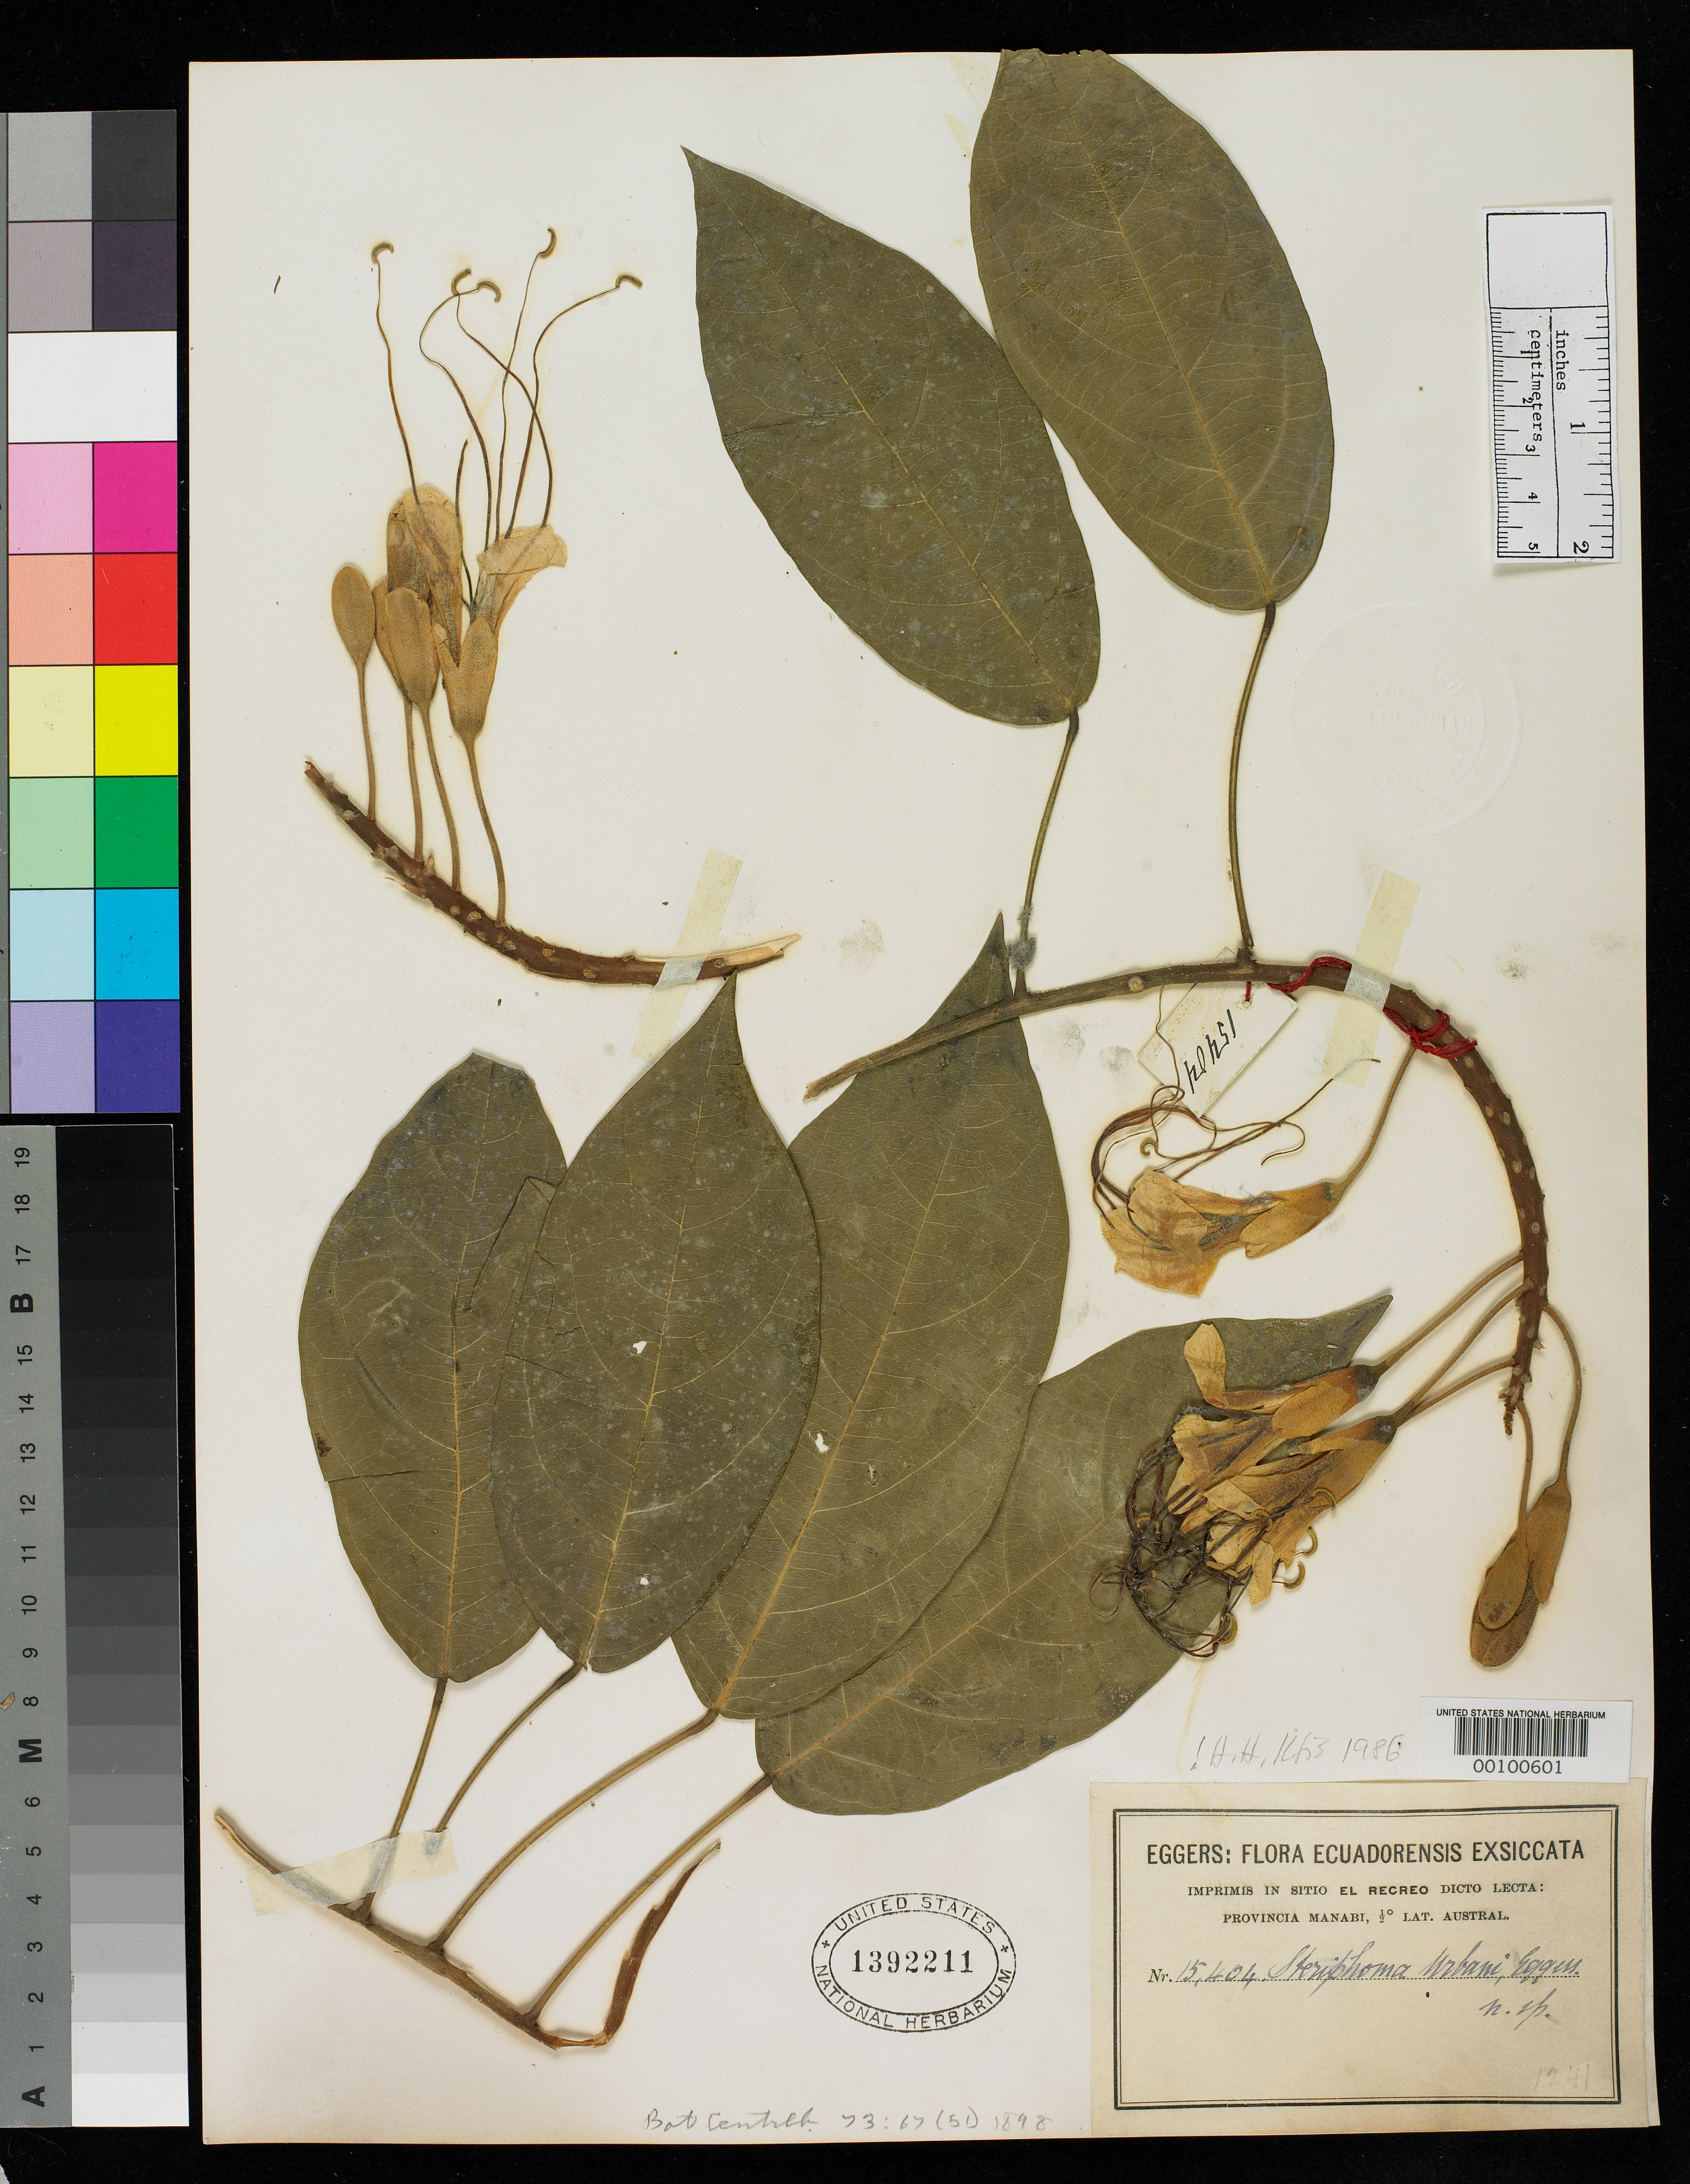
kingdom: Plantae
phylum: Tracheophyta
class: Magnoliopsida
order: Brassicales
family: Capparaceae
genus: Steriphoma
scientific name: Steriphoma urbani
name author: Eggers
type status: Type Collection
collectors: H. F. A. von Eggers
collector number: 15404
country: Ecuador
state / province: Manabí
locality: El Recreo.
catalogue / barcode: US 1392211